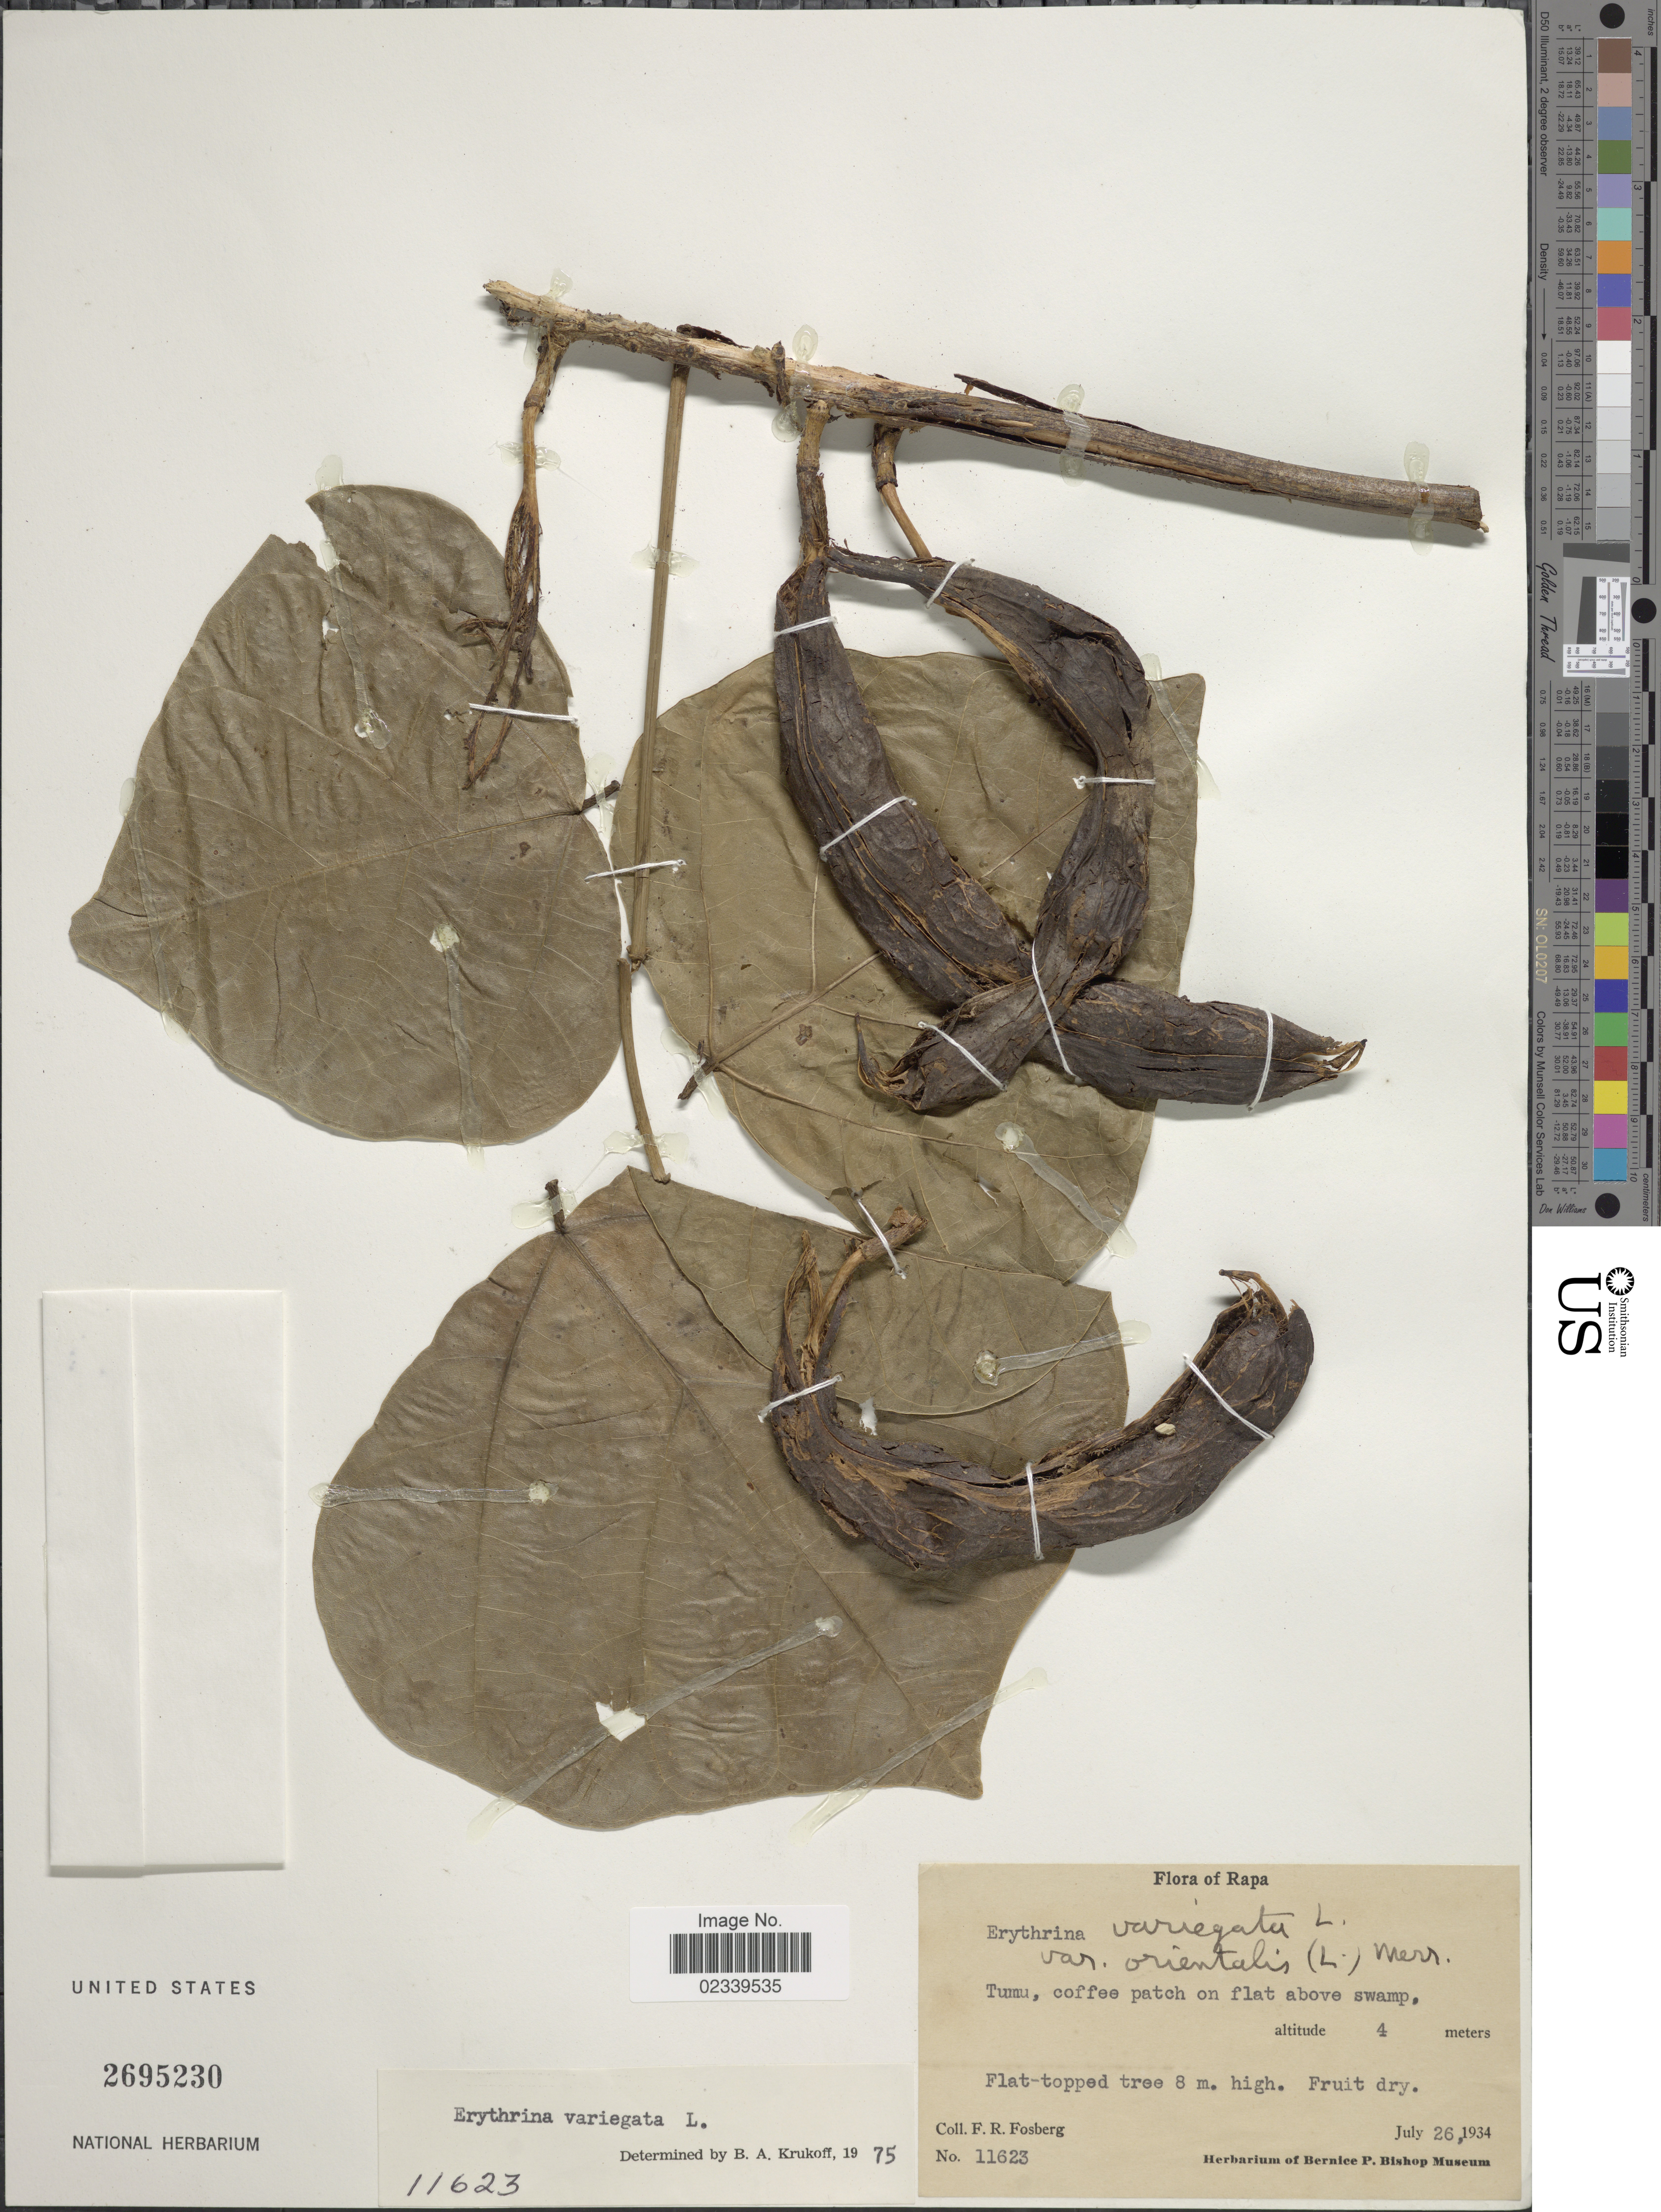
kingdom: Plantae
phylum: Tracheophyta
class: Magnoliopsida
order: Fabales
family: Fabaceae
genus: Erythrina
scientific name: Erythrina variegata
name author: L.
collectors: F. R. Fosberg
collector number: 11623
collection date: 1934-07-26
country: French Polynesia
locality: Tumu, Rapa, coffee patch on flat above swamp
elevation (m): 4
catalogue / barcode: US 2695230